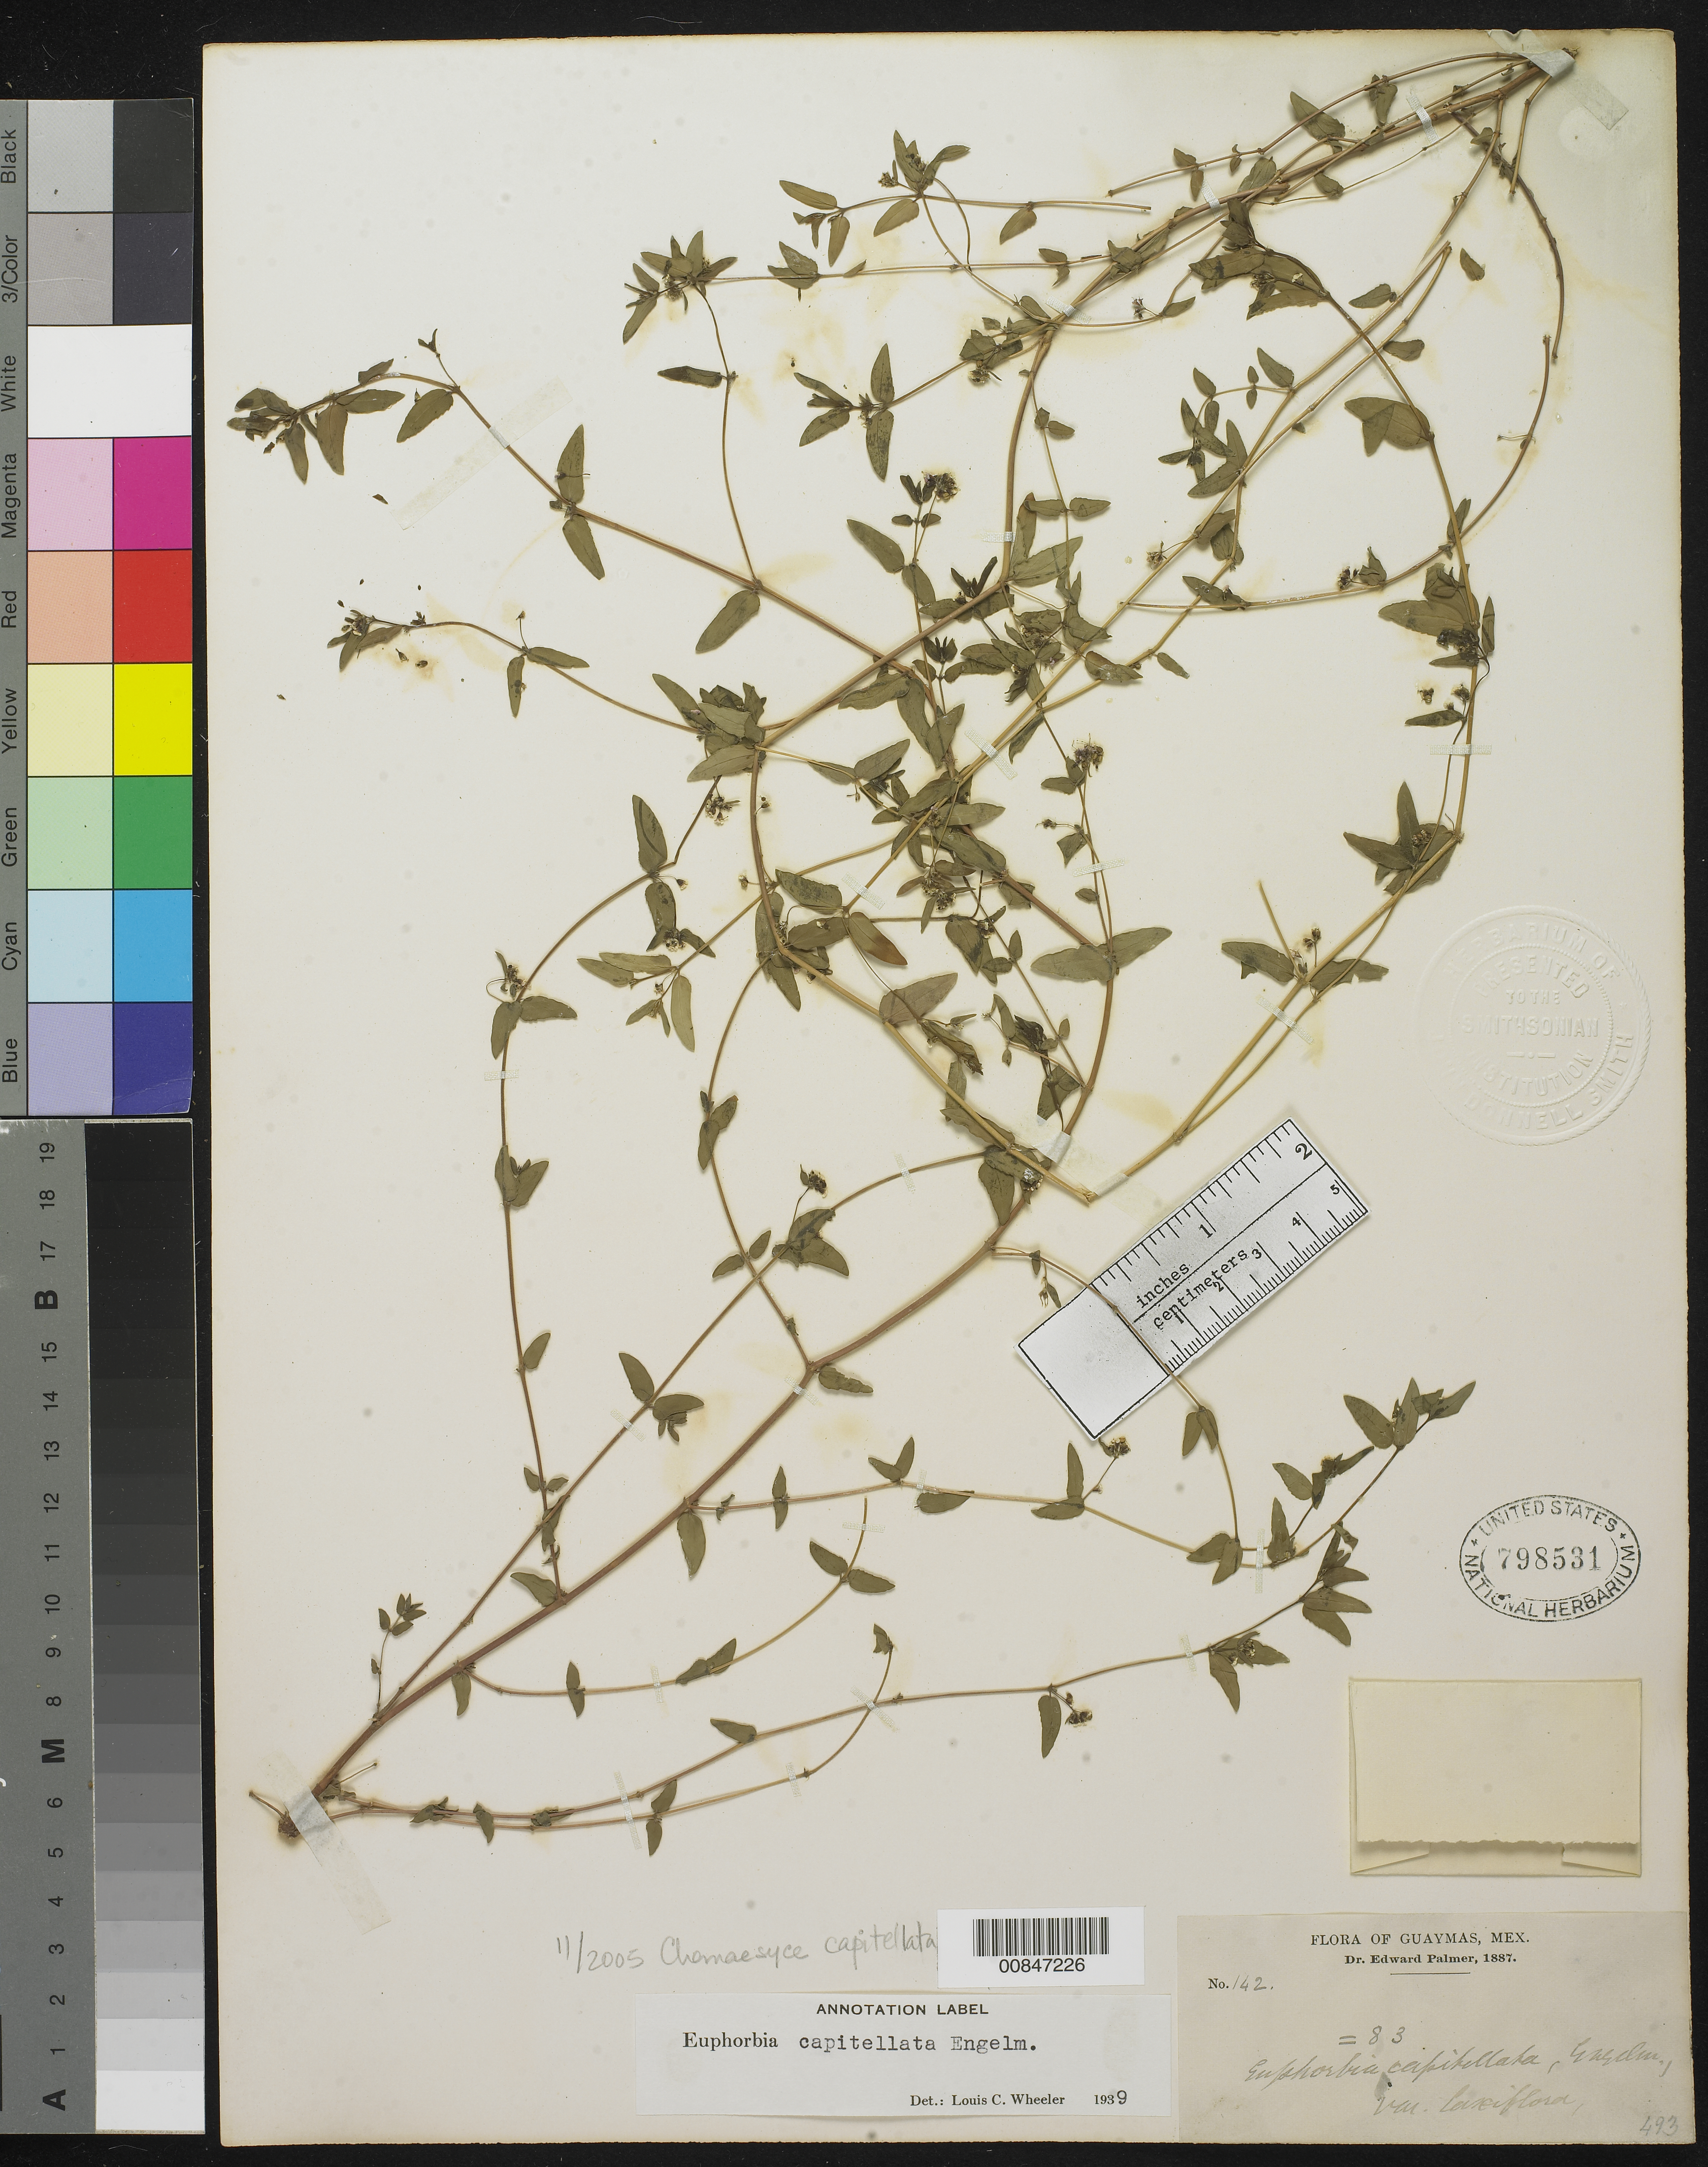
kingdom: Plantae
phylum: Tracheophyta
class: Magnoliopsida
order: Malpighiales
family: Euphorbiaceae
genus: Euphorbia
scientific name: Euphorbia capitellata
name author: Engelm. in Emory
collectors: E. Palmer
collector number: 142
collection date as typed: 1887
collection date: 1887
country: Mexico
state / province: Sonora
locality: Guaymas, Sonora.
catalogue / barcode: US 798531